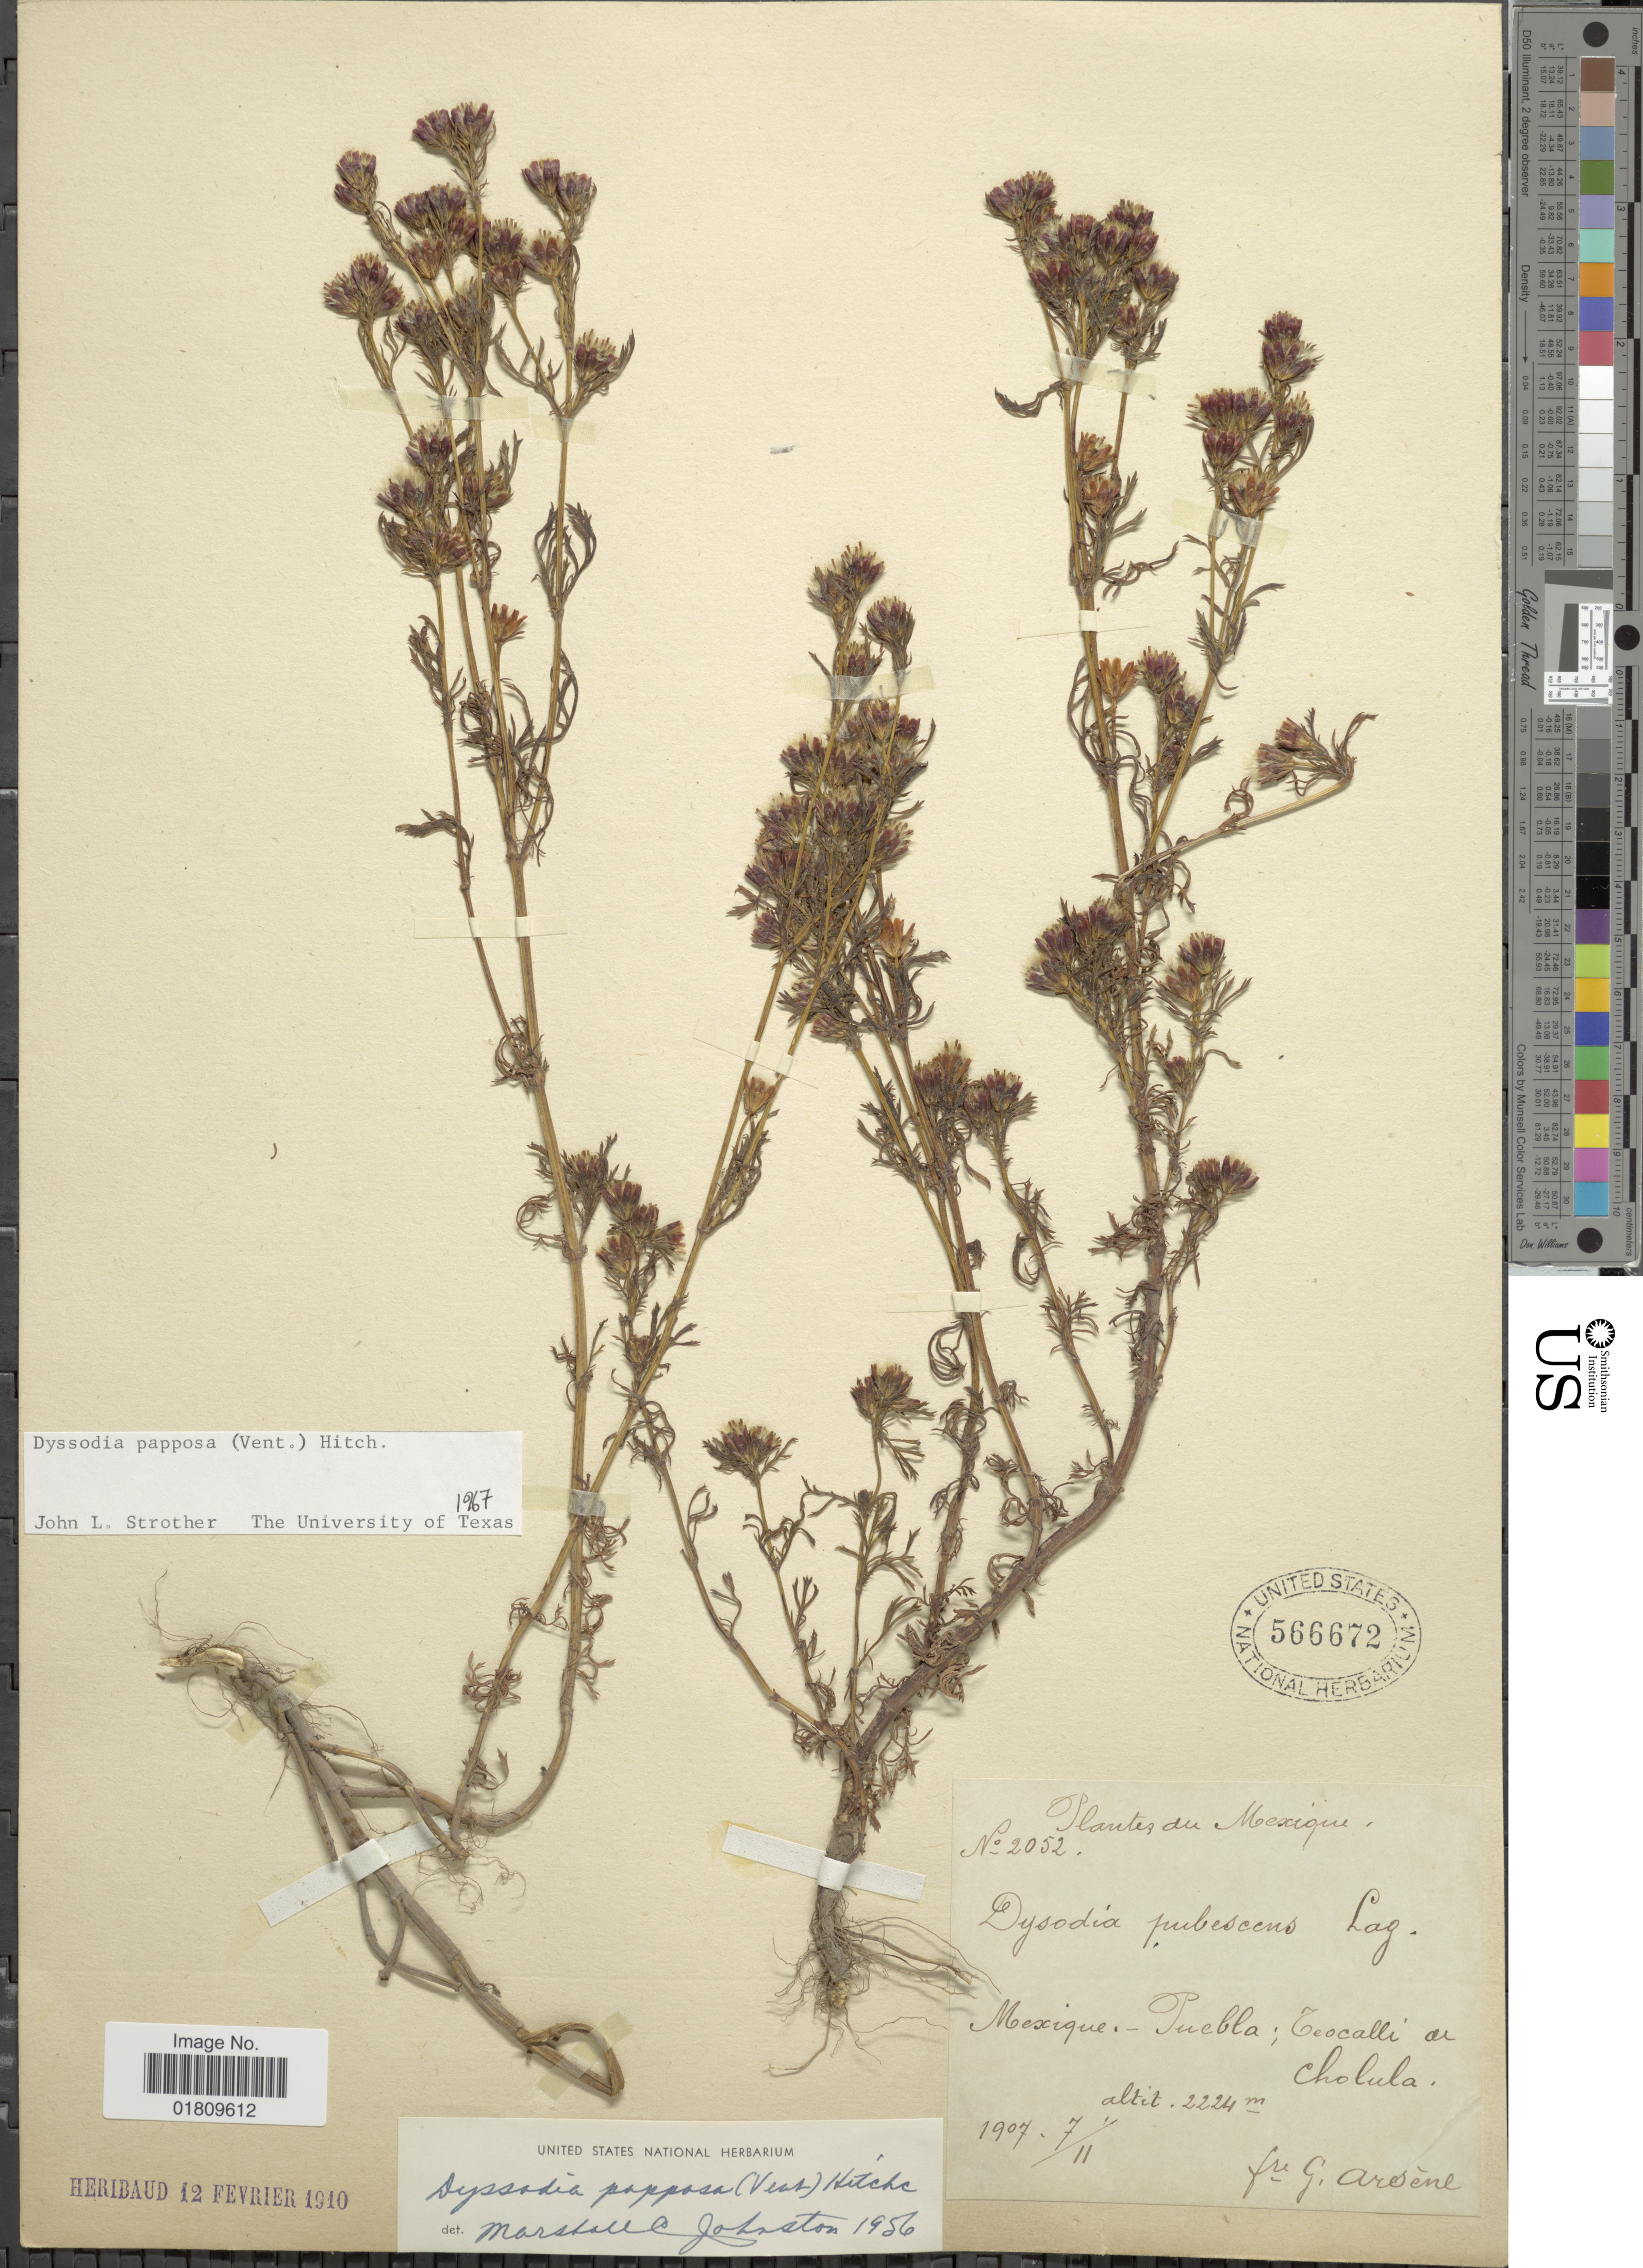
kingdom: Plantae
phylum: Tracheophyta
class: Magnoliopsida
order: Asterales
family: Asteraceae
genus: Dyssodia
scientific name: Dyssodia papposa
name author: (Vent.) Hitchc.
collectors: Bro. G. Arsène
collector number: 2052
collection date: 1907-11-07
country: Mexico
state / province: Puebla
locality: Ceocalli ai Cholula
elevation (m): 2224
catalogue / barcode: US 566672